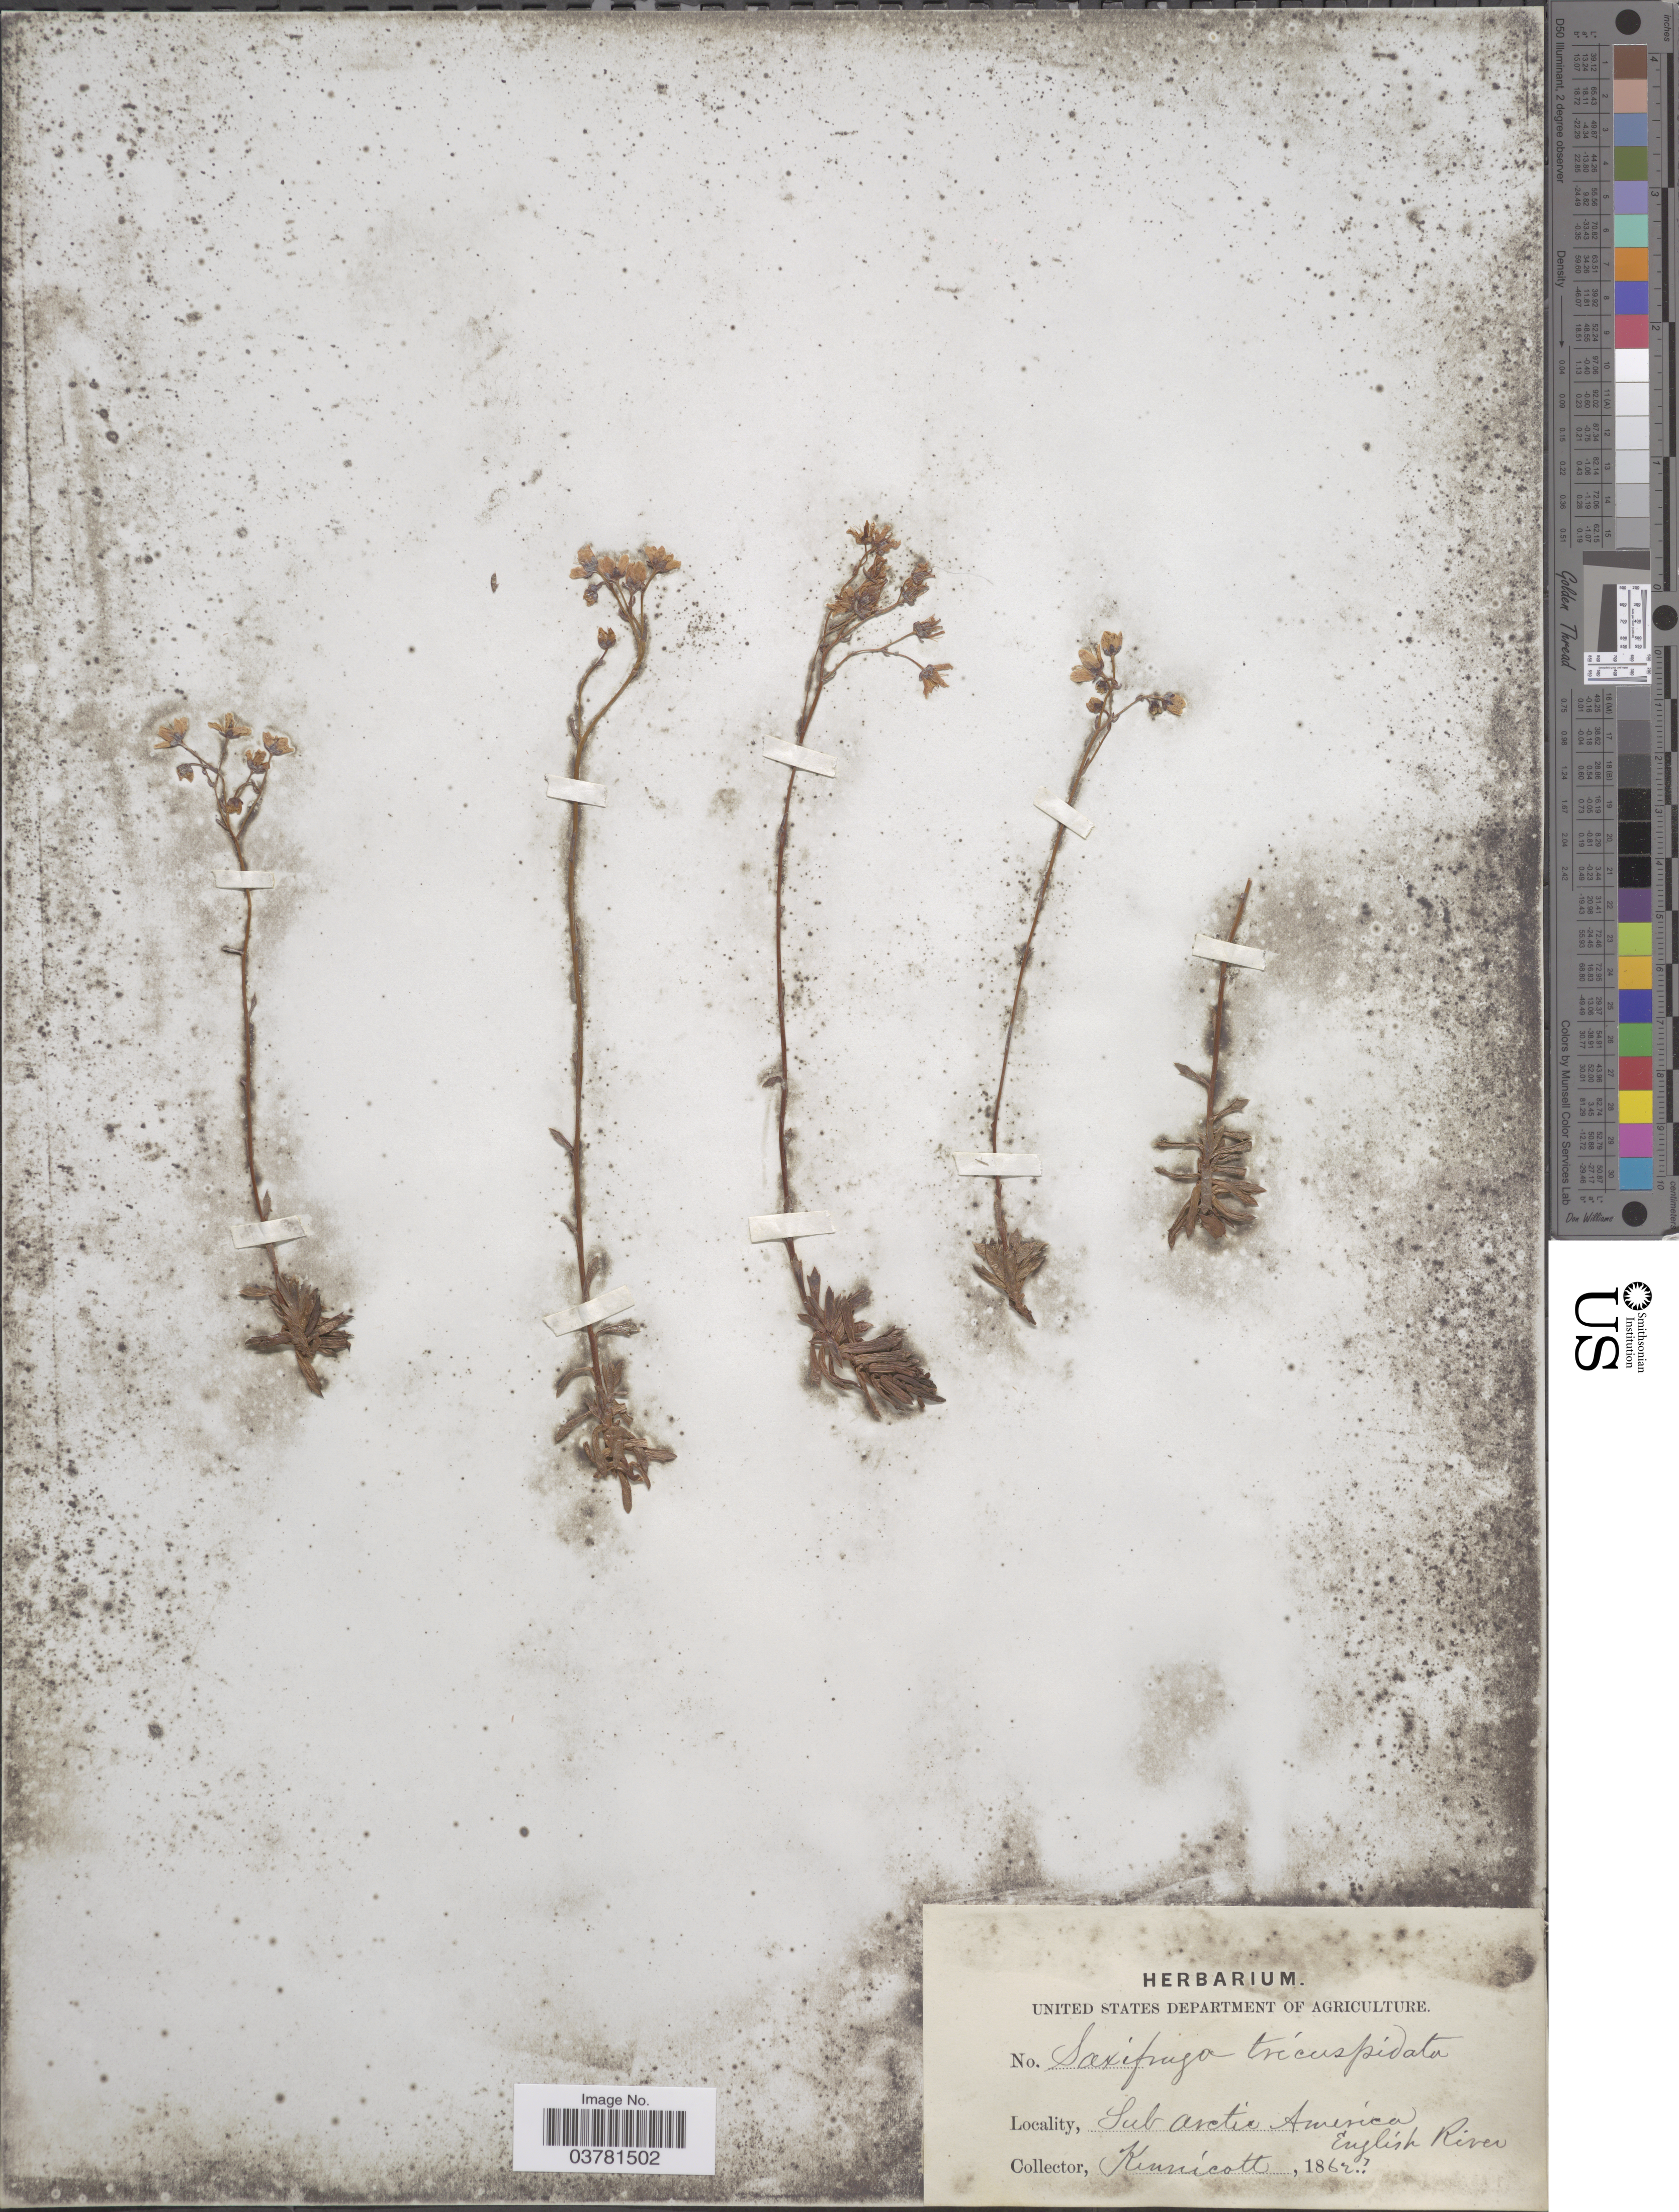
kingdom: Plantae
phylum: Tracheophyta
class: Magnoliopsida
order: Saxifragales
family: Saxifragaceae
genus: Saxifraga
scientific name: Saxifraga tricuspidata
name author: Rottb.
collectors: R. Kennicott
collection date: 1862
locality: Sub Arctic America, English River.